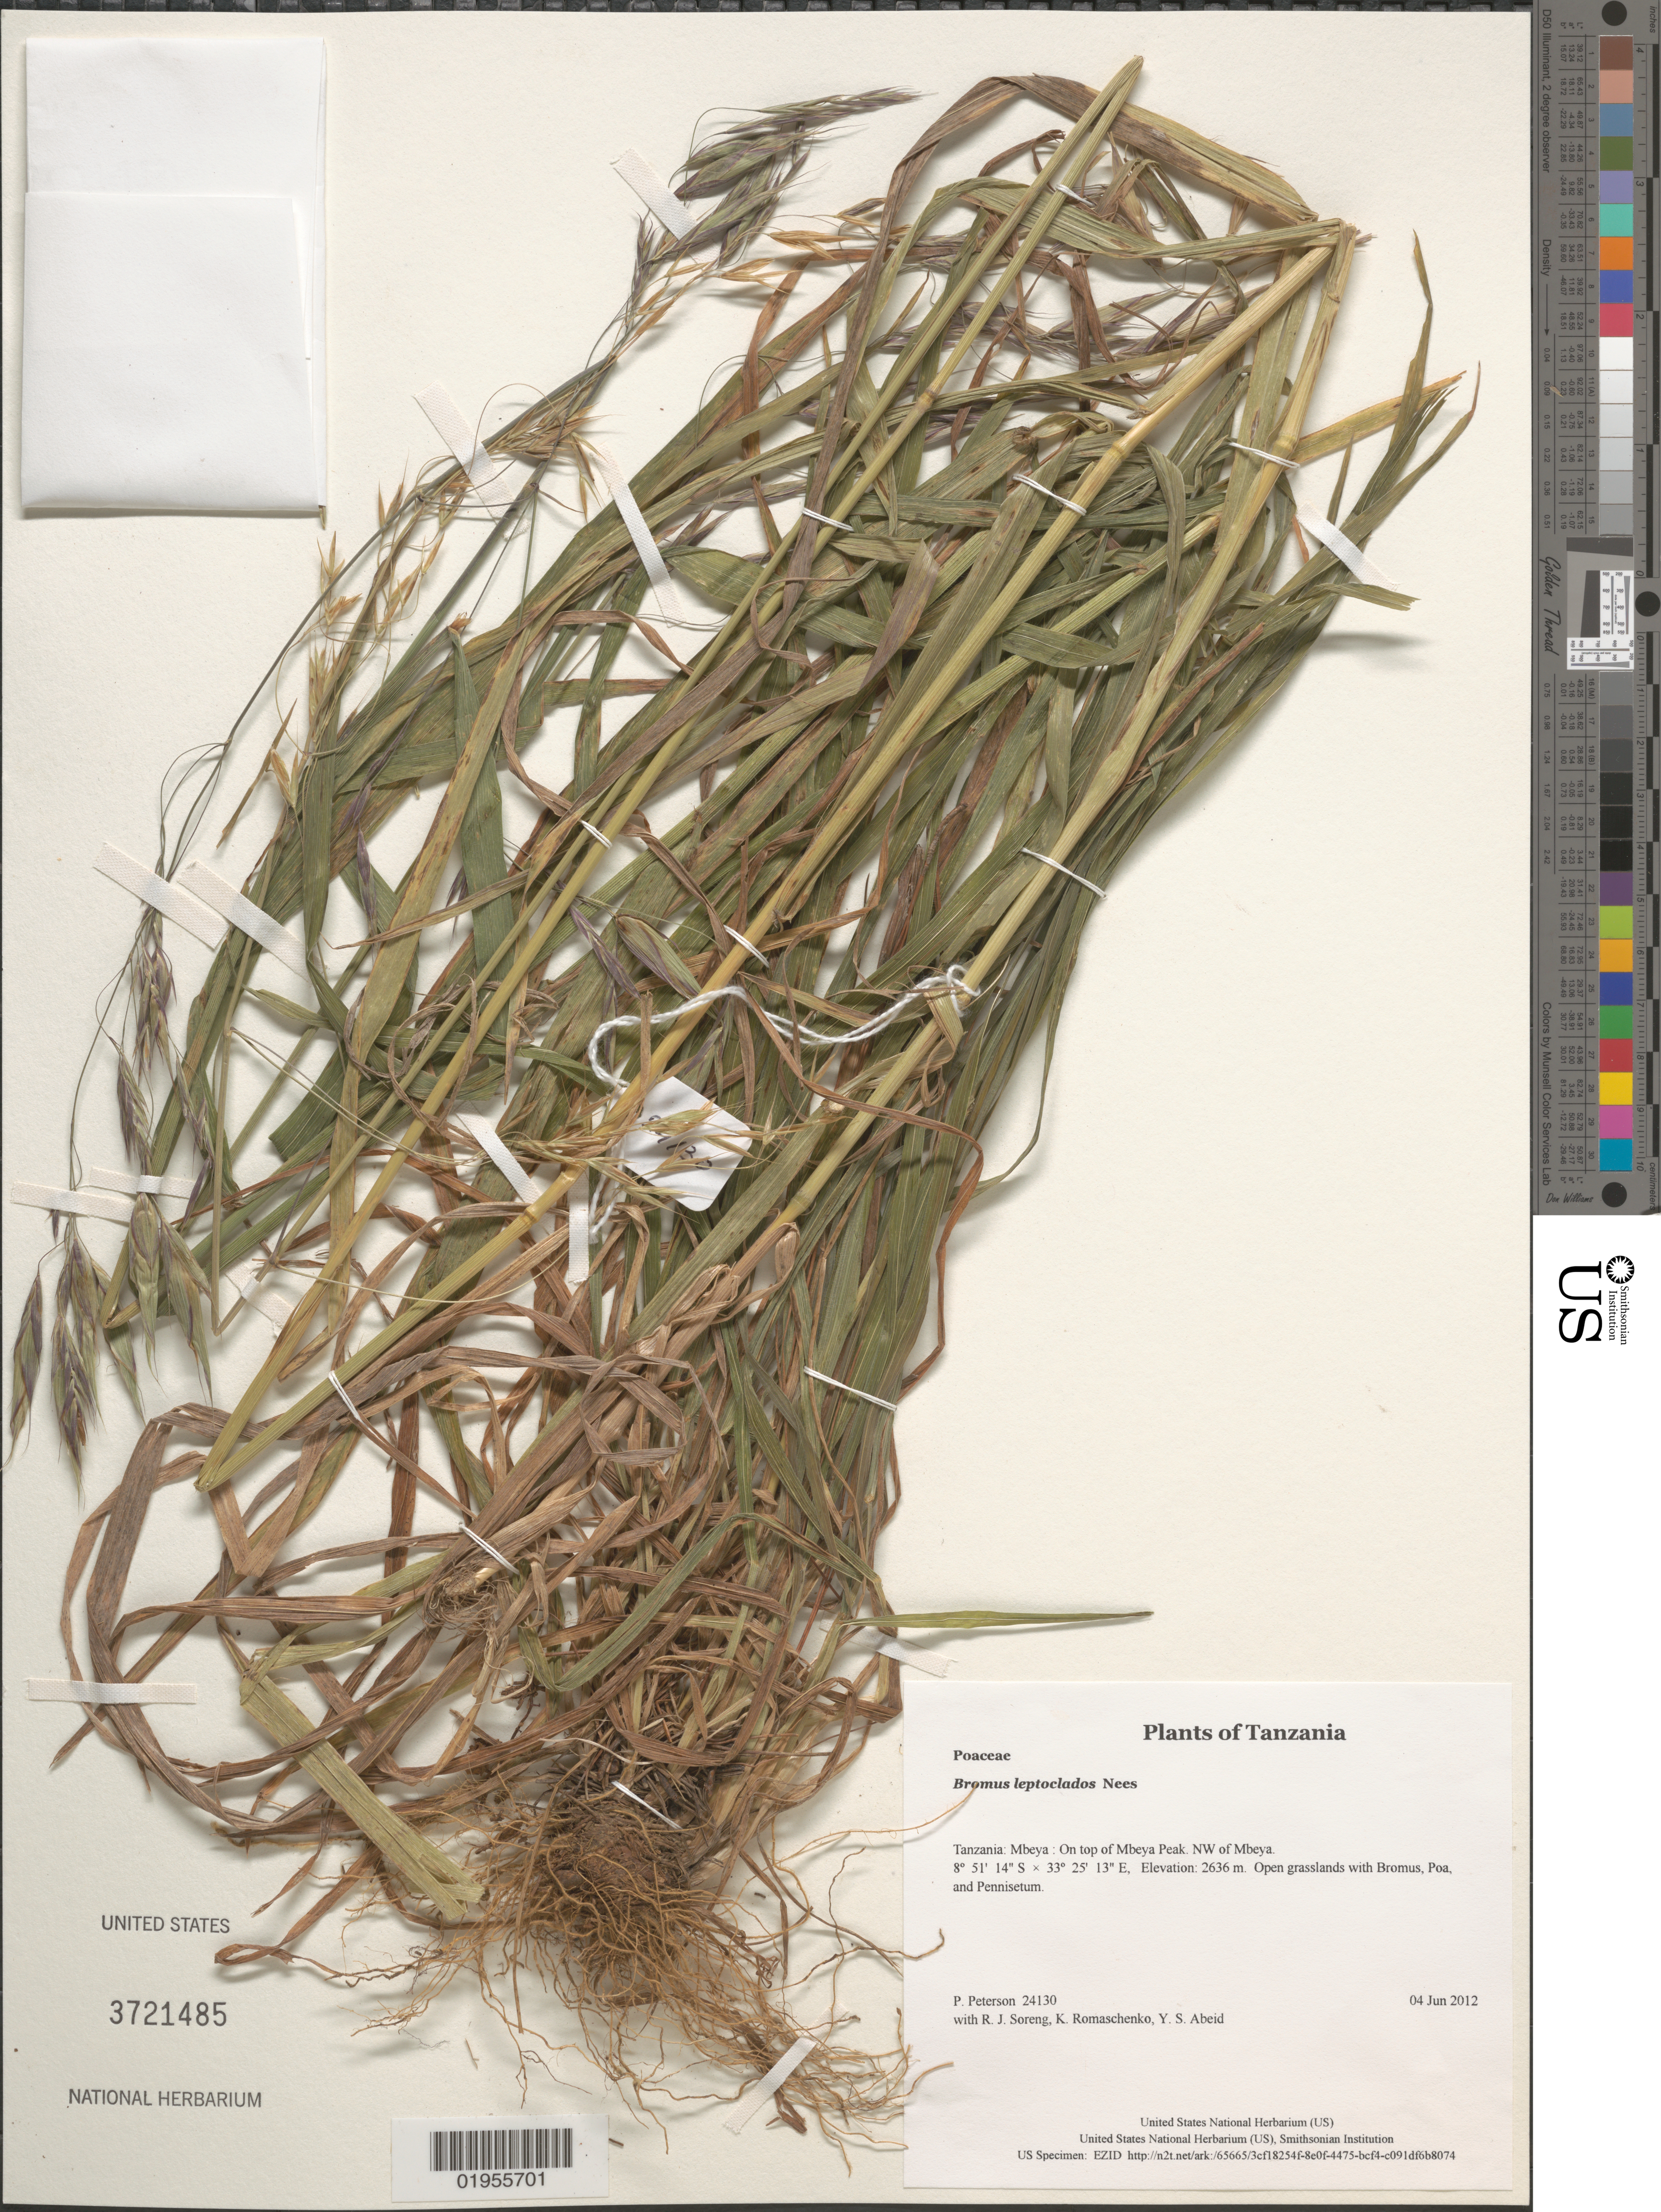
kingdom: Plantae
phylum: Tracheophyta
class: Liliopsida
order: Poales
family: Poaceae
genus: Bromus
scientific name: Bromus leptoclados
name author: Nees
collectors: P. M. Peterson, R. J. Soreng, K. Romaschenko & Y. Abeid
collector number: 24130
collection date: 2012-06-04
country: Tanzania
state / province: Mbeya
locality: On top of Mbeya Peak. NW of Mbeya.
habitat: Open grasslands with Bromus, Poa, and Pennisetum.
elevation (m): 2636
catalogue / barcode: US 3721485